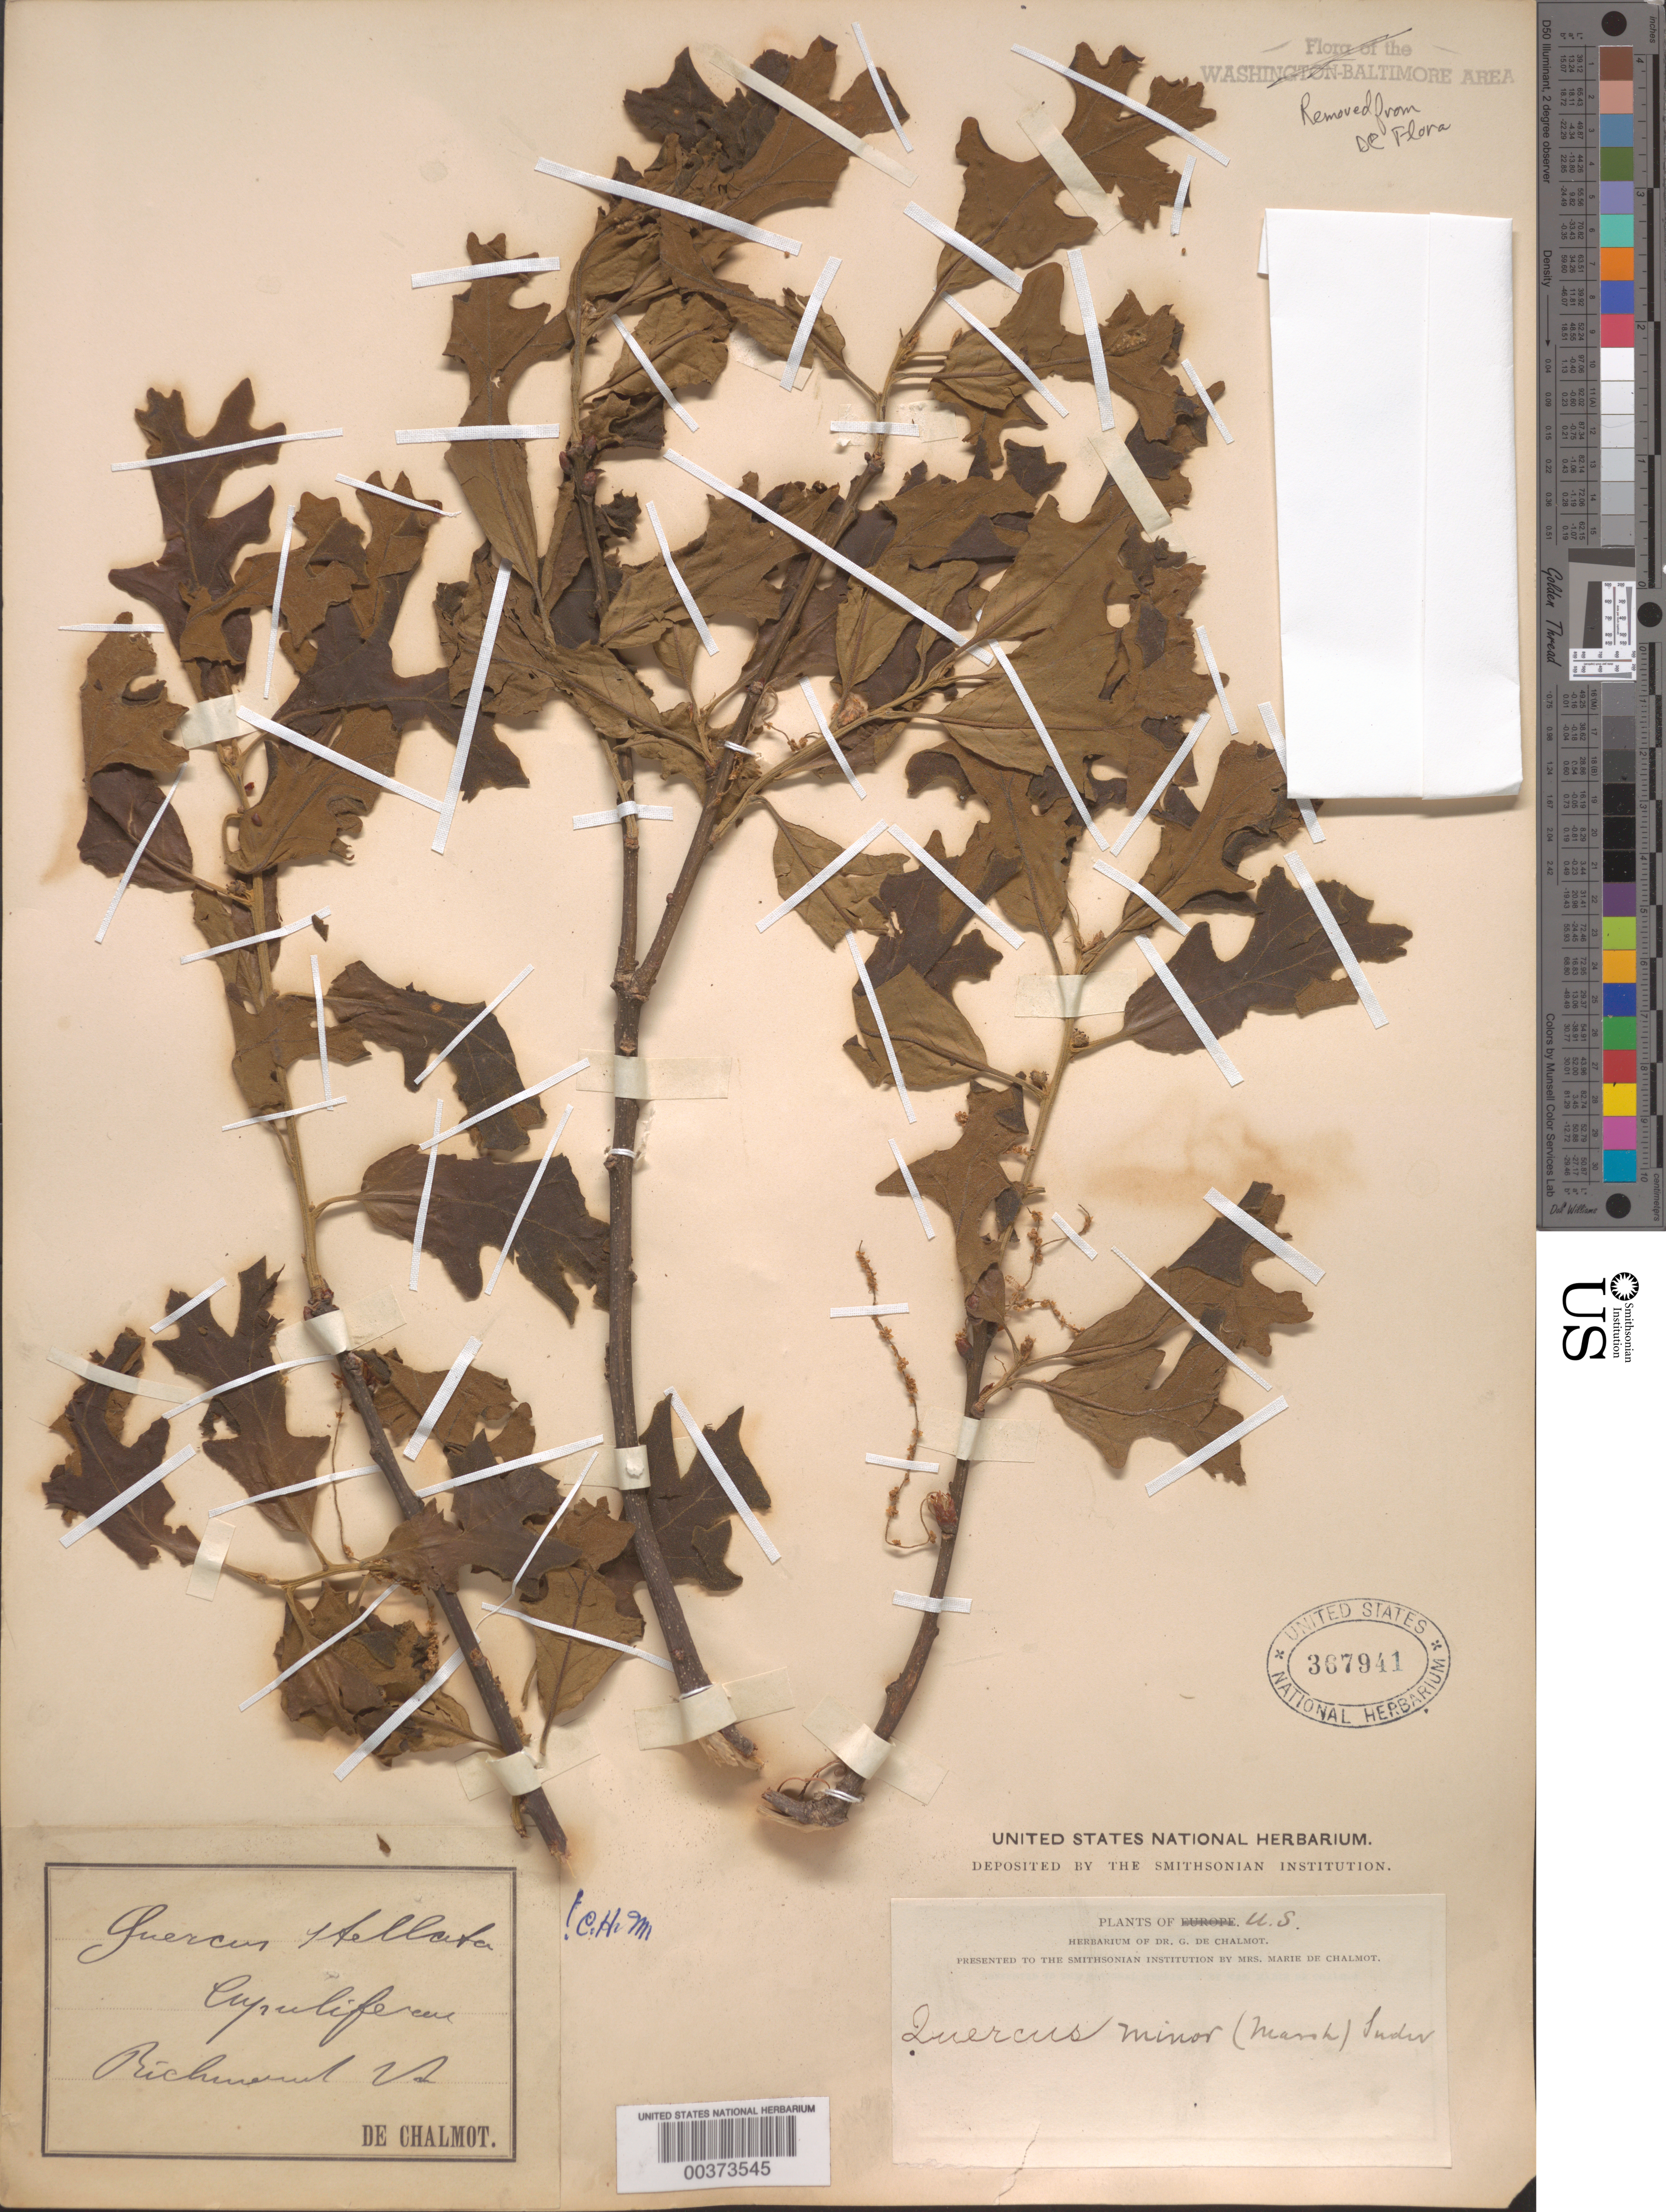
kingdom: Plantae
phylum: Tracheophyta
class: Magnoliopsida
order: Fagales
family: Fagaceae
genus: Quercus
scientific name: Quercus stellata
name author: Wangenh.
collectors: G. de Chalmot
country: United States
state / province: Virginia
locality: Richmond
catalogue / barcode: US 367941